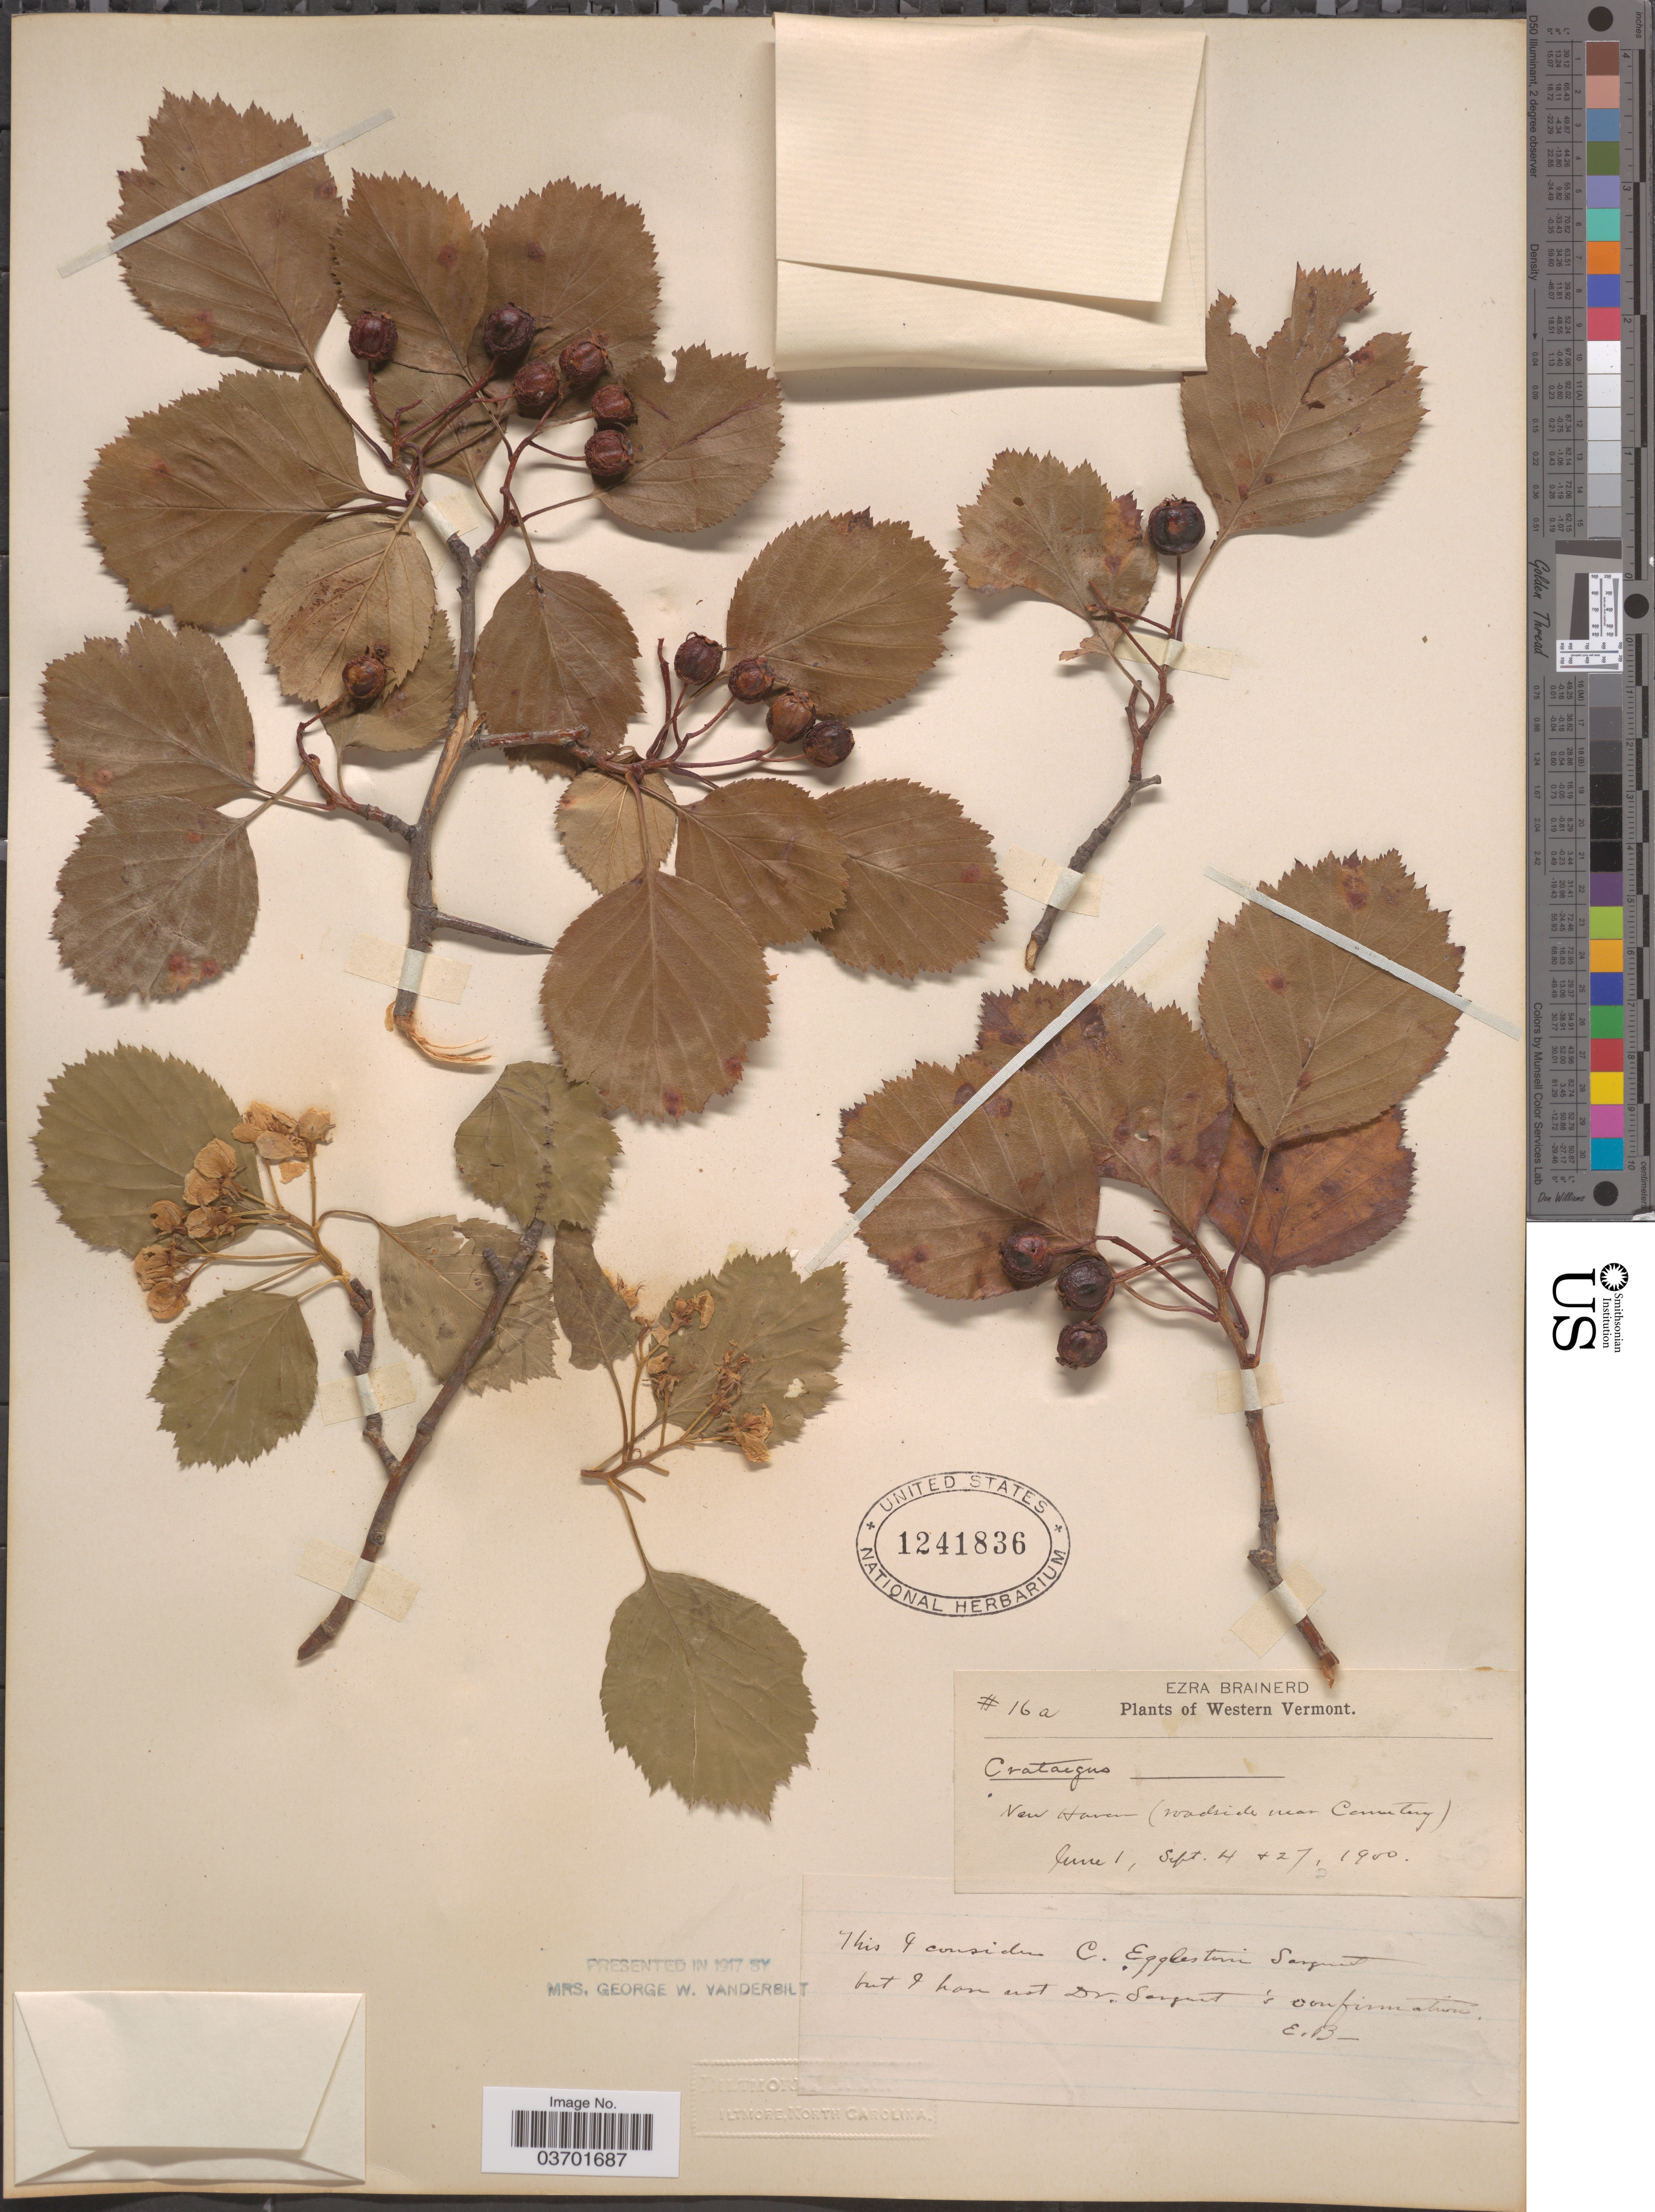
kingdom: Plantae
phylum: Tracheophyta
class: Magnoliopsida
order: Rosales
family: Rosaceae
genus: Crataegus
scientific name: Crataegus scabrida var. egglestonii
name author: Sarg.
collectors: E. Brainerd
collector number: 16a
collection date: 1900-06-01/1900-09-27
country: United States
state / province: Vermont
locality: Western Vermont. New Haven (roadside near Cemetery).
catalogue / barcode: US 1241836